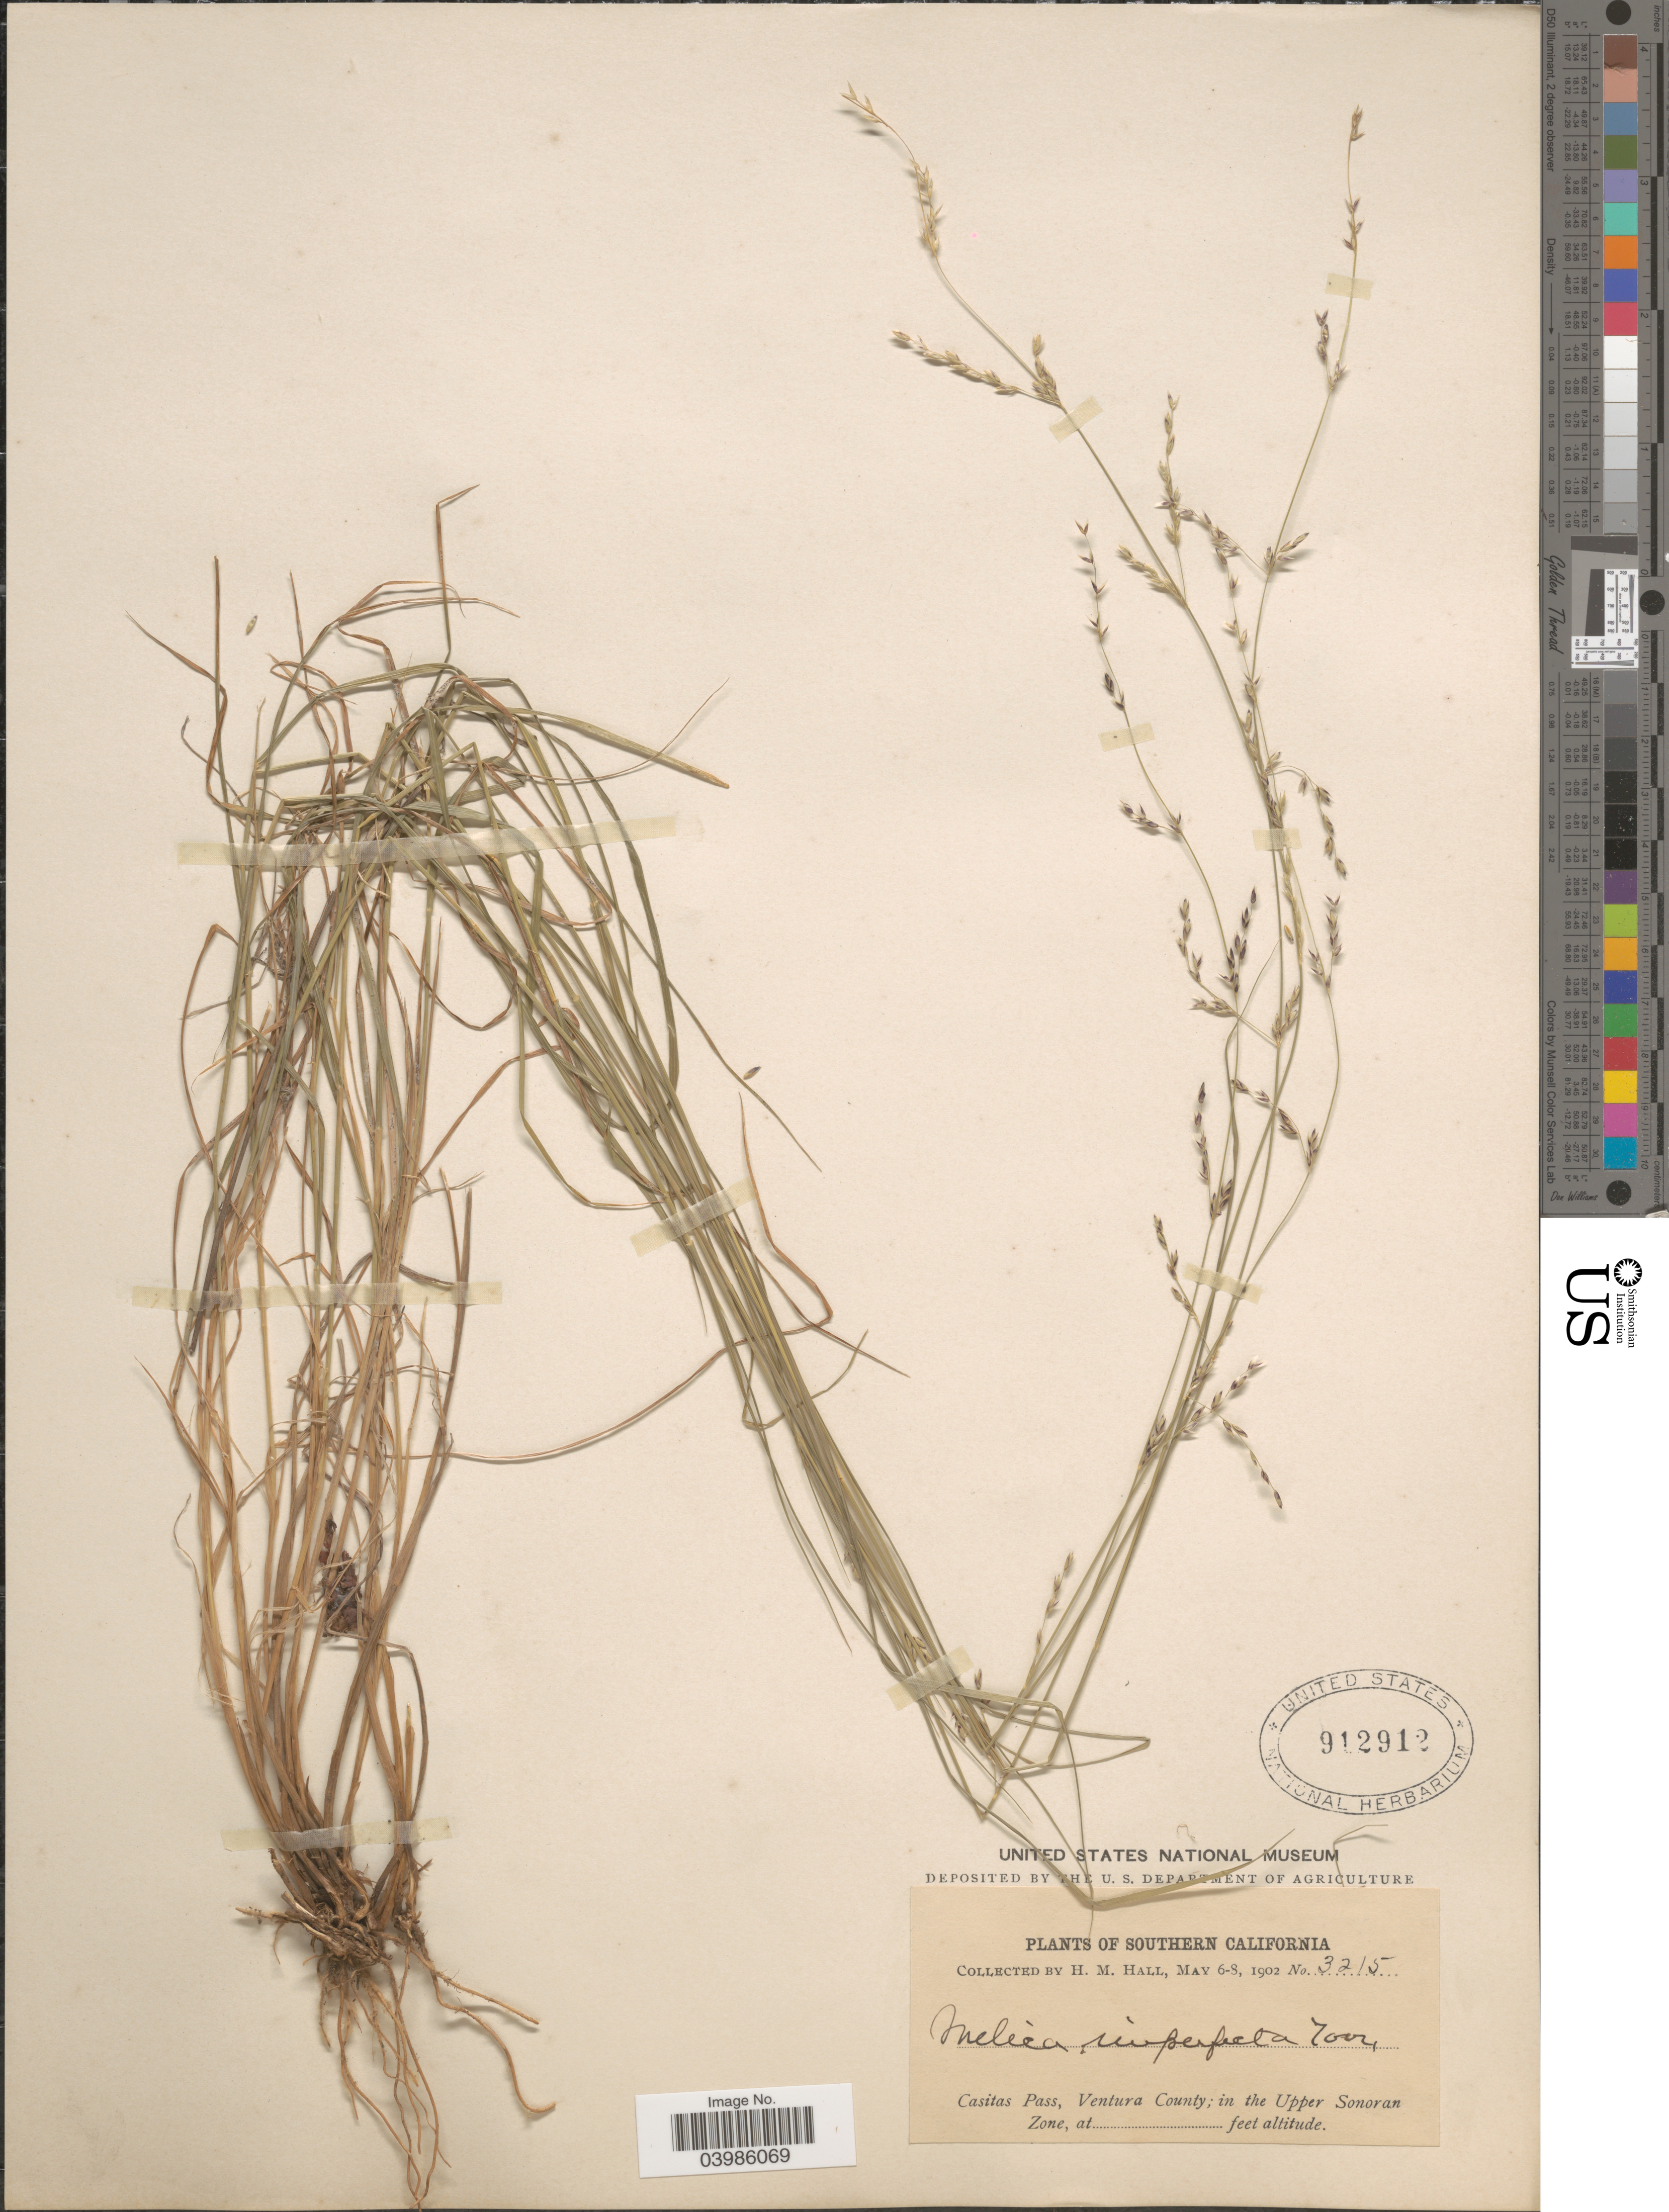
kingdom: Plantae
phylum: Tracheophyta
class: Liliopsida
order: Poales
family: Poaceae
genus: Melica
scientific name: Melica imperfecta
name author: Trin.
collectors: H. M. Hall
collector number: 3215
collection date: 1902-05-06/1902-05-08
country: United States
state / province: California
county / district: Ventura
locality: Southern California. Casitas Pass, Ventura County; in the Upper Sonoran Zone.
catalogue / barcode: US 912912